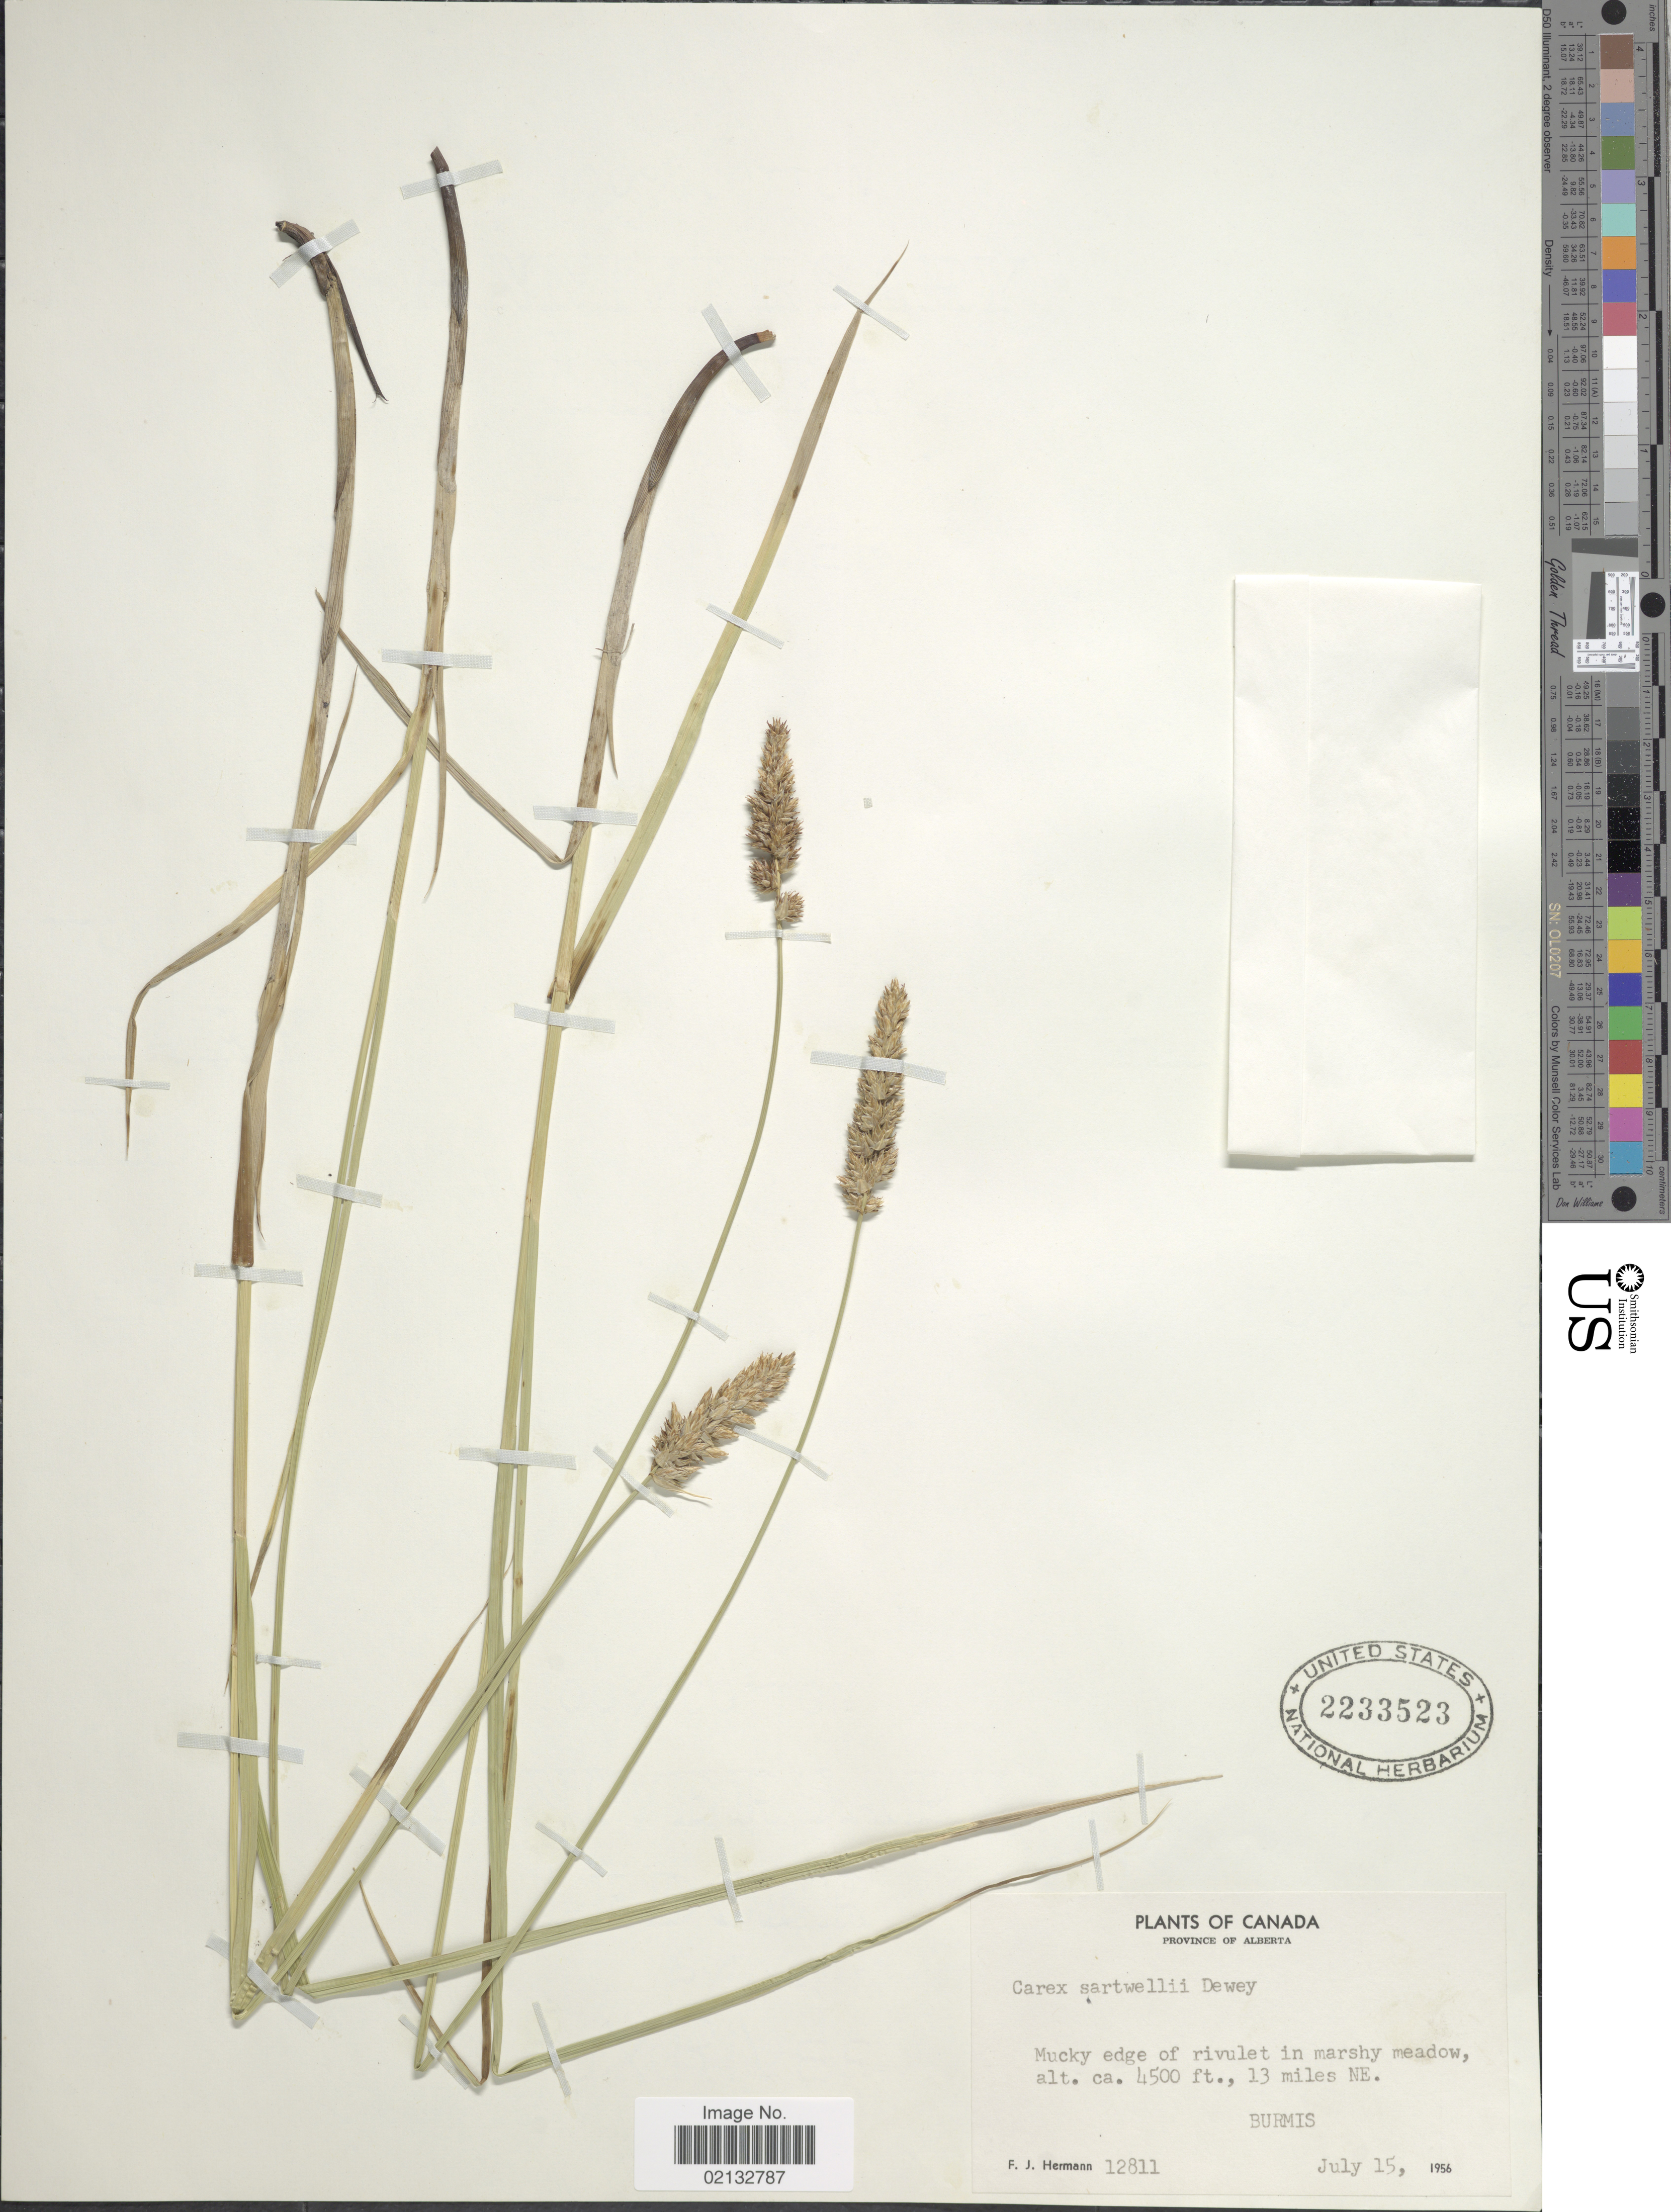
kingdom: Plantae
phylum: Tracheophyta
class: Liliopsida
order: Poales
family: Cyperaceae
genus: Carex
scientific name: Carex sartwellii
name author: Dewey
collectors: F. J. Hermann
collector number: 12811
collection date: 1956-07-15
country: Canada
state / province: Alberta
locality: Mucky edge of rivulet in marshy meadow, 13 miles NE. Burmis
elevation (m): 1372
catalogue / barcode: US 2233523